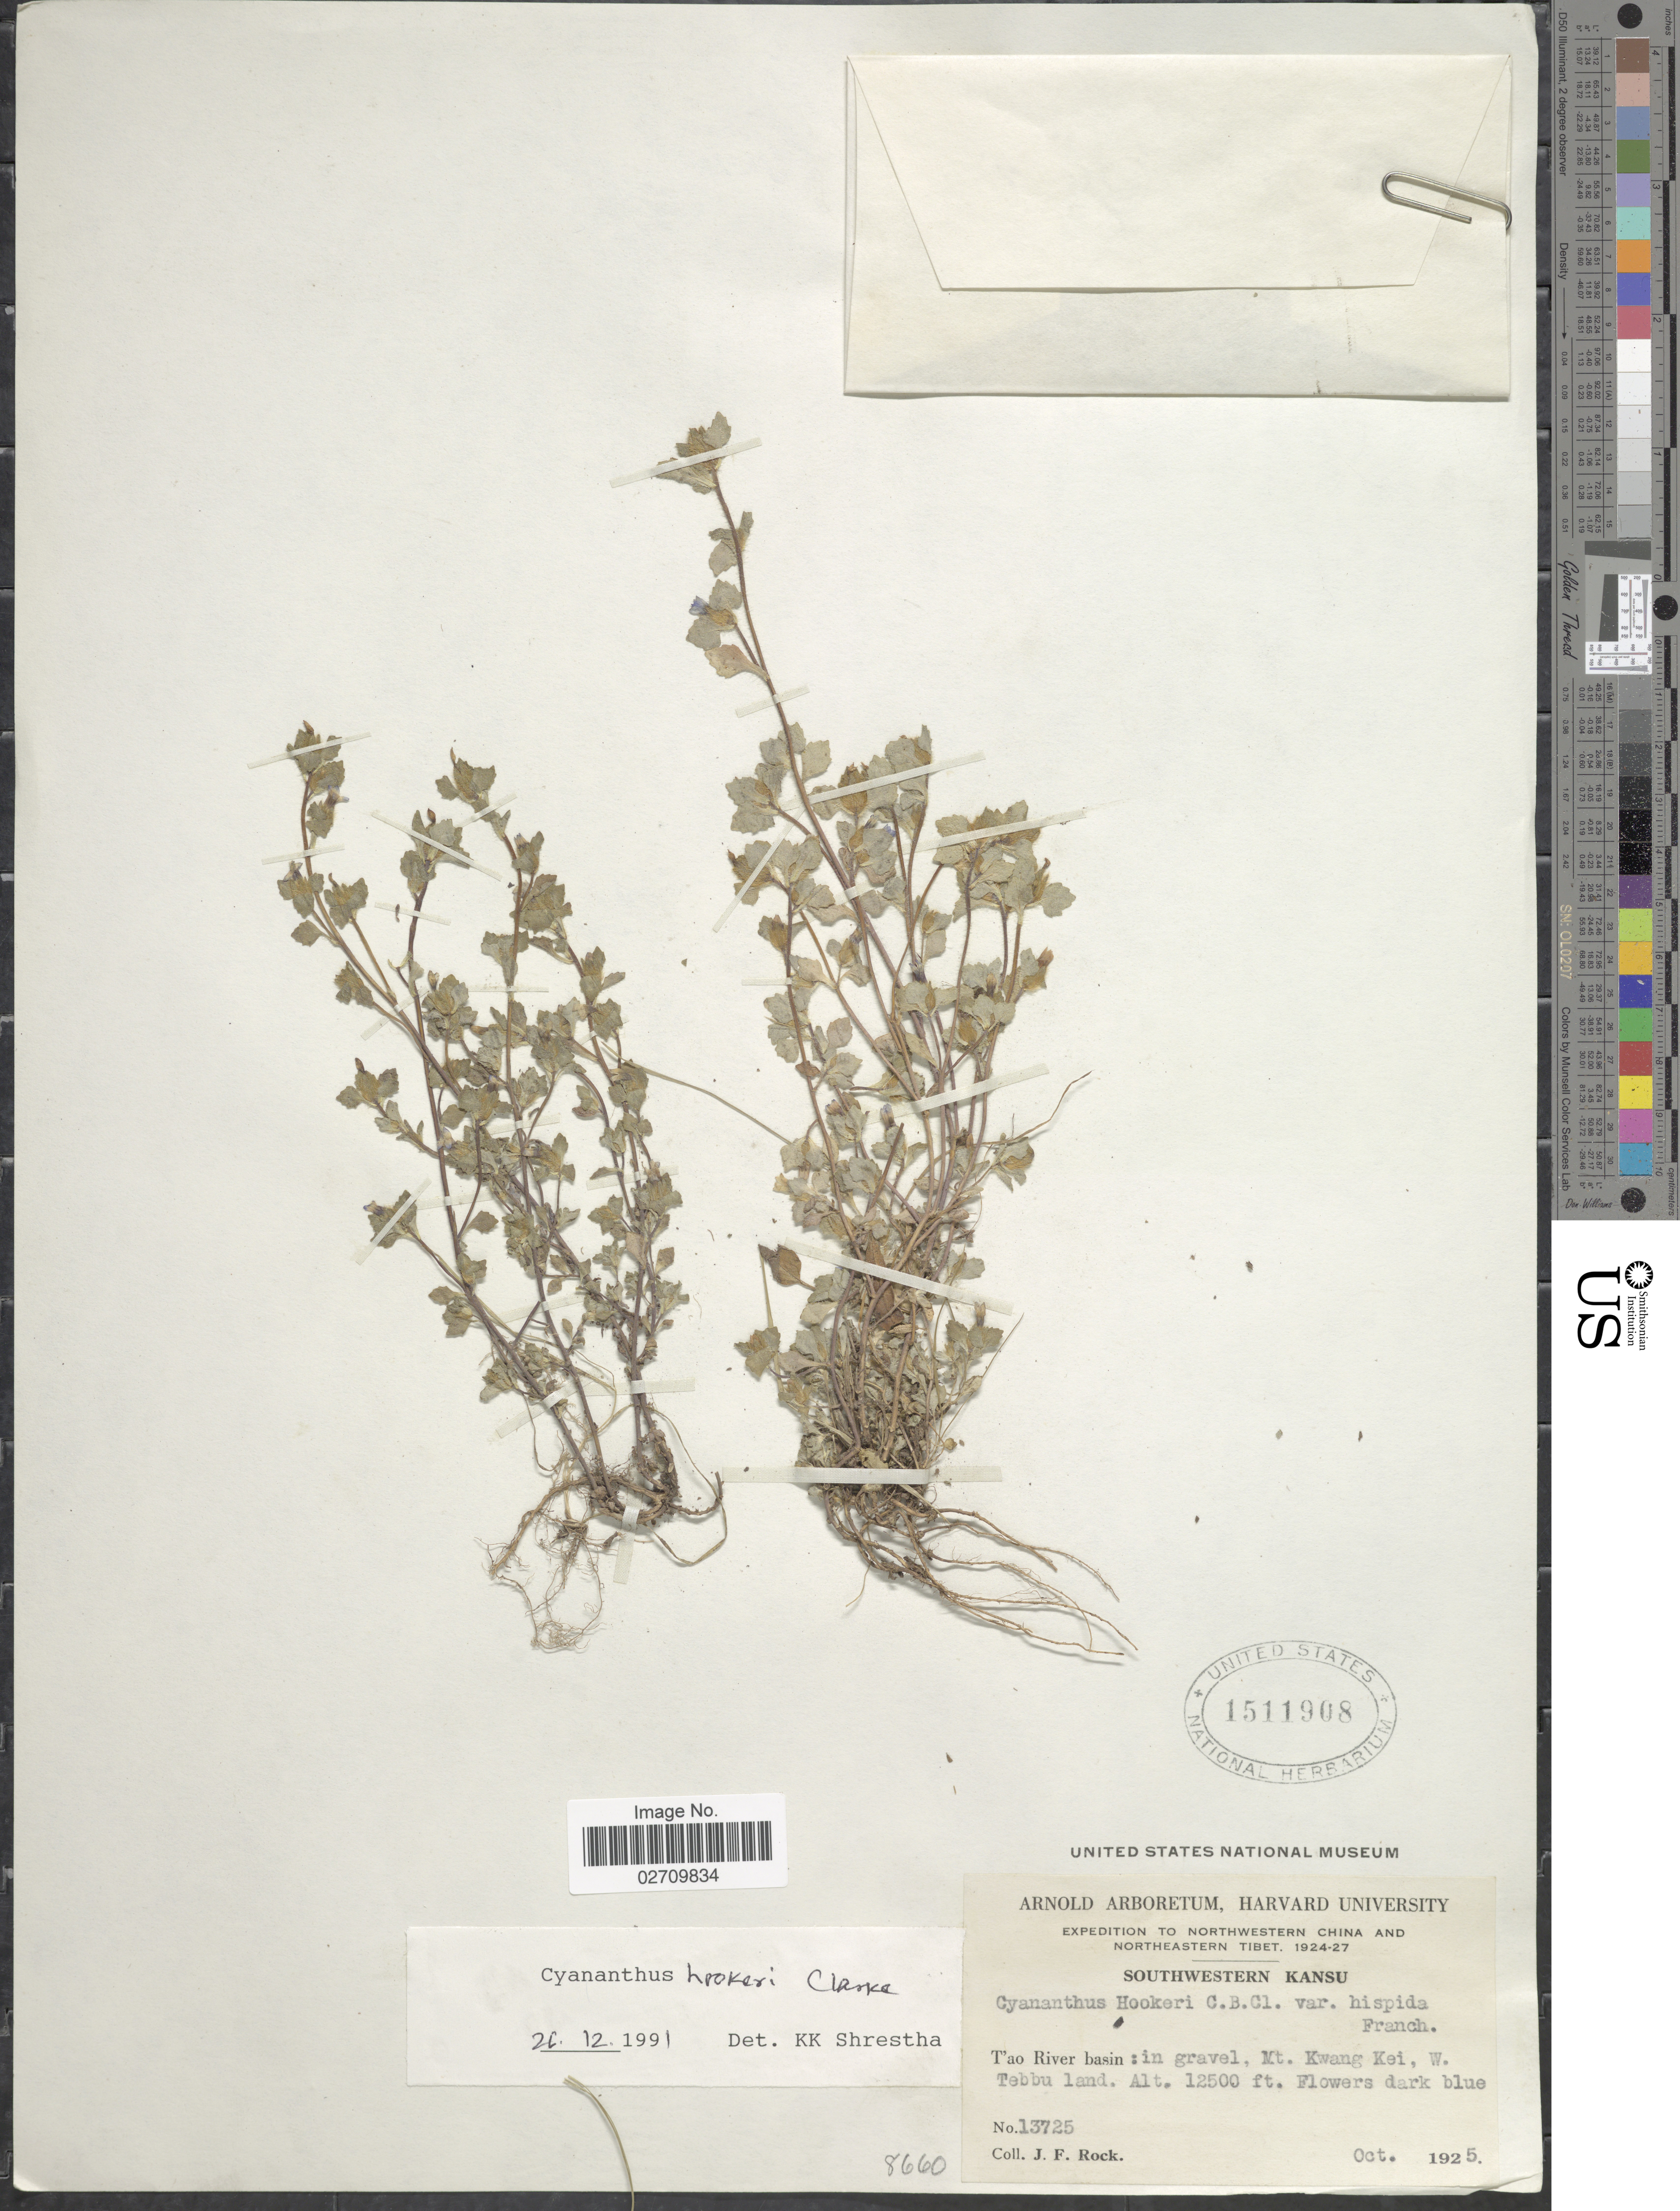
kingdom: Plantae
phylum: Tracheophyta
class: Magnoliopsida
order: Asterales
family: Campanulaceae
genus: Cyananthus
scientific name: Cyananthus hookeri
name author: C.B. Clarke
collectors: J. F. Rock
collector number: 13725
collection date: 1925-10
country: China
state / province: Gansu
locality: Northwestern China and Northeastern Tibet, Southwestern Kansu, T'ao River Basin: in gravel, Mt. Kwang Kei, W. Tebbu land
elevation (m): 3810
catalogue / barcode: US 1511908